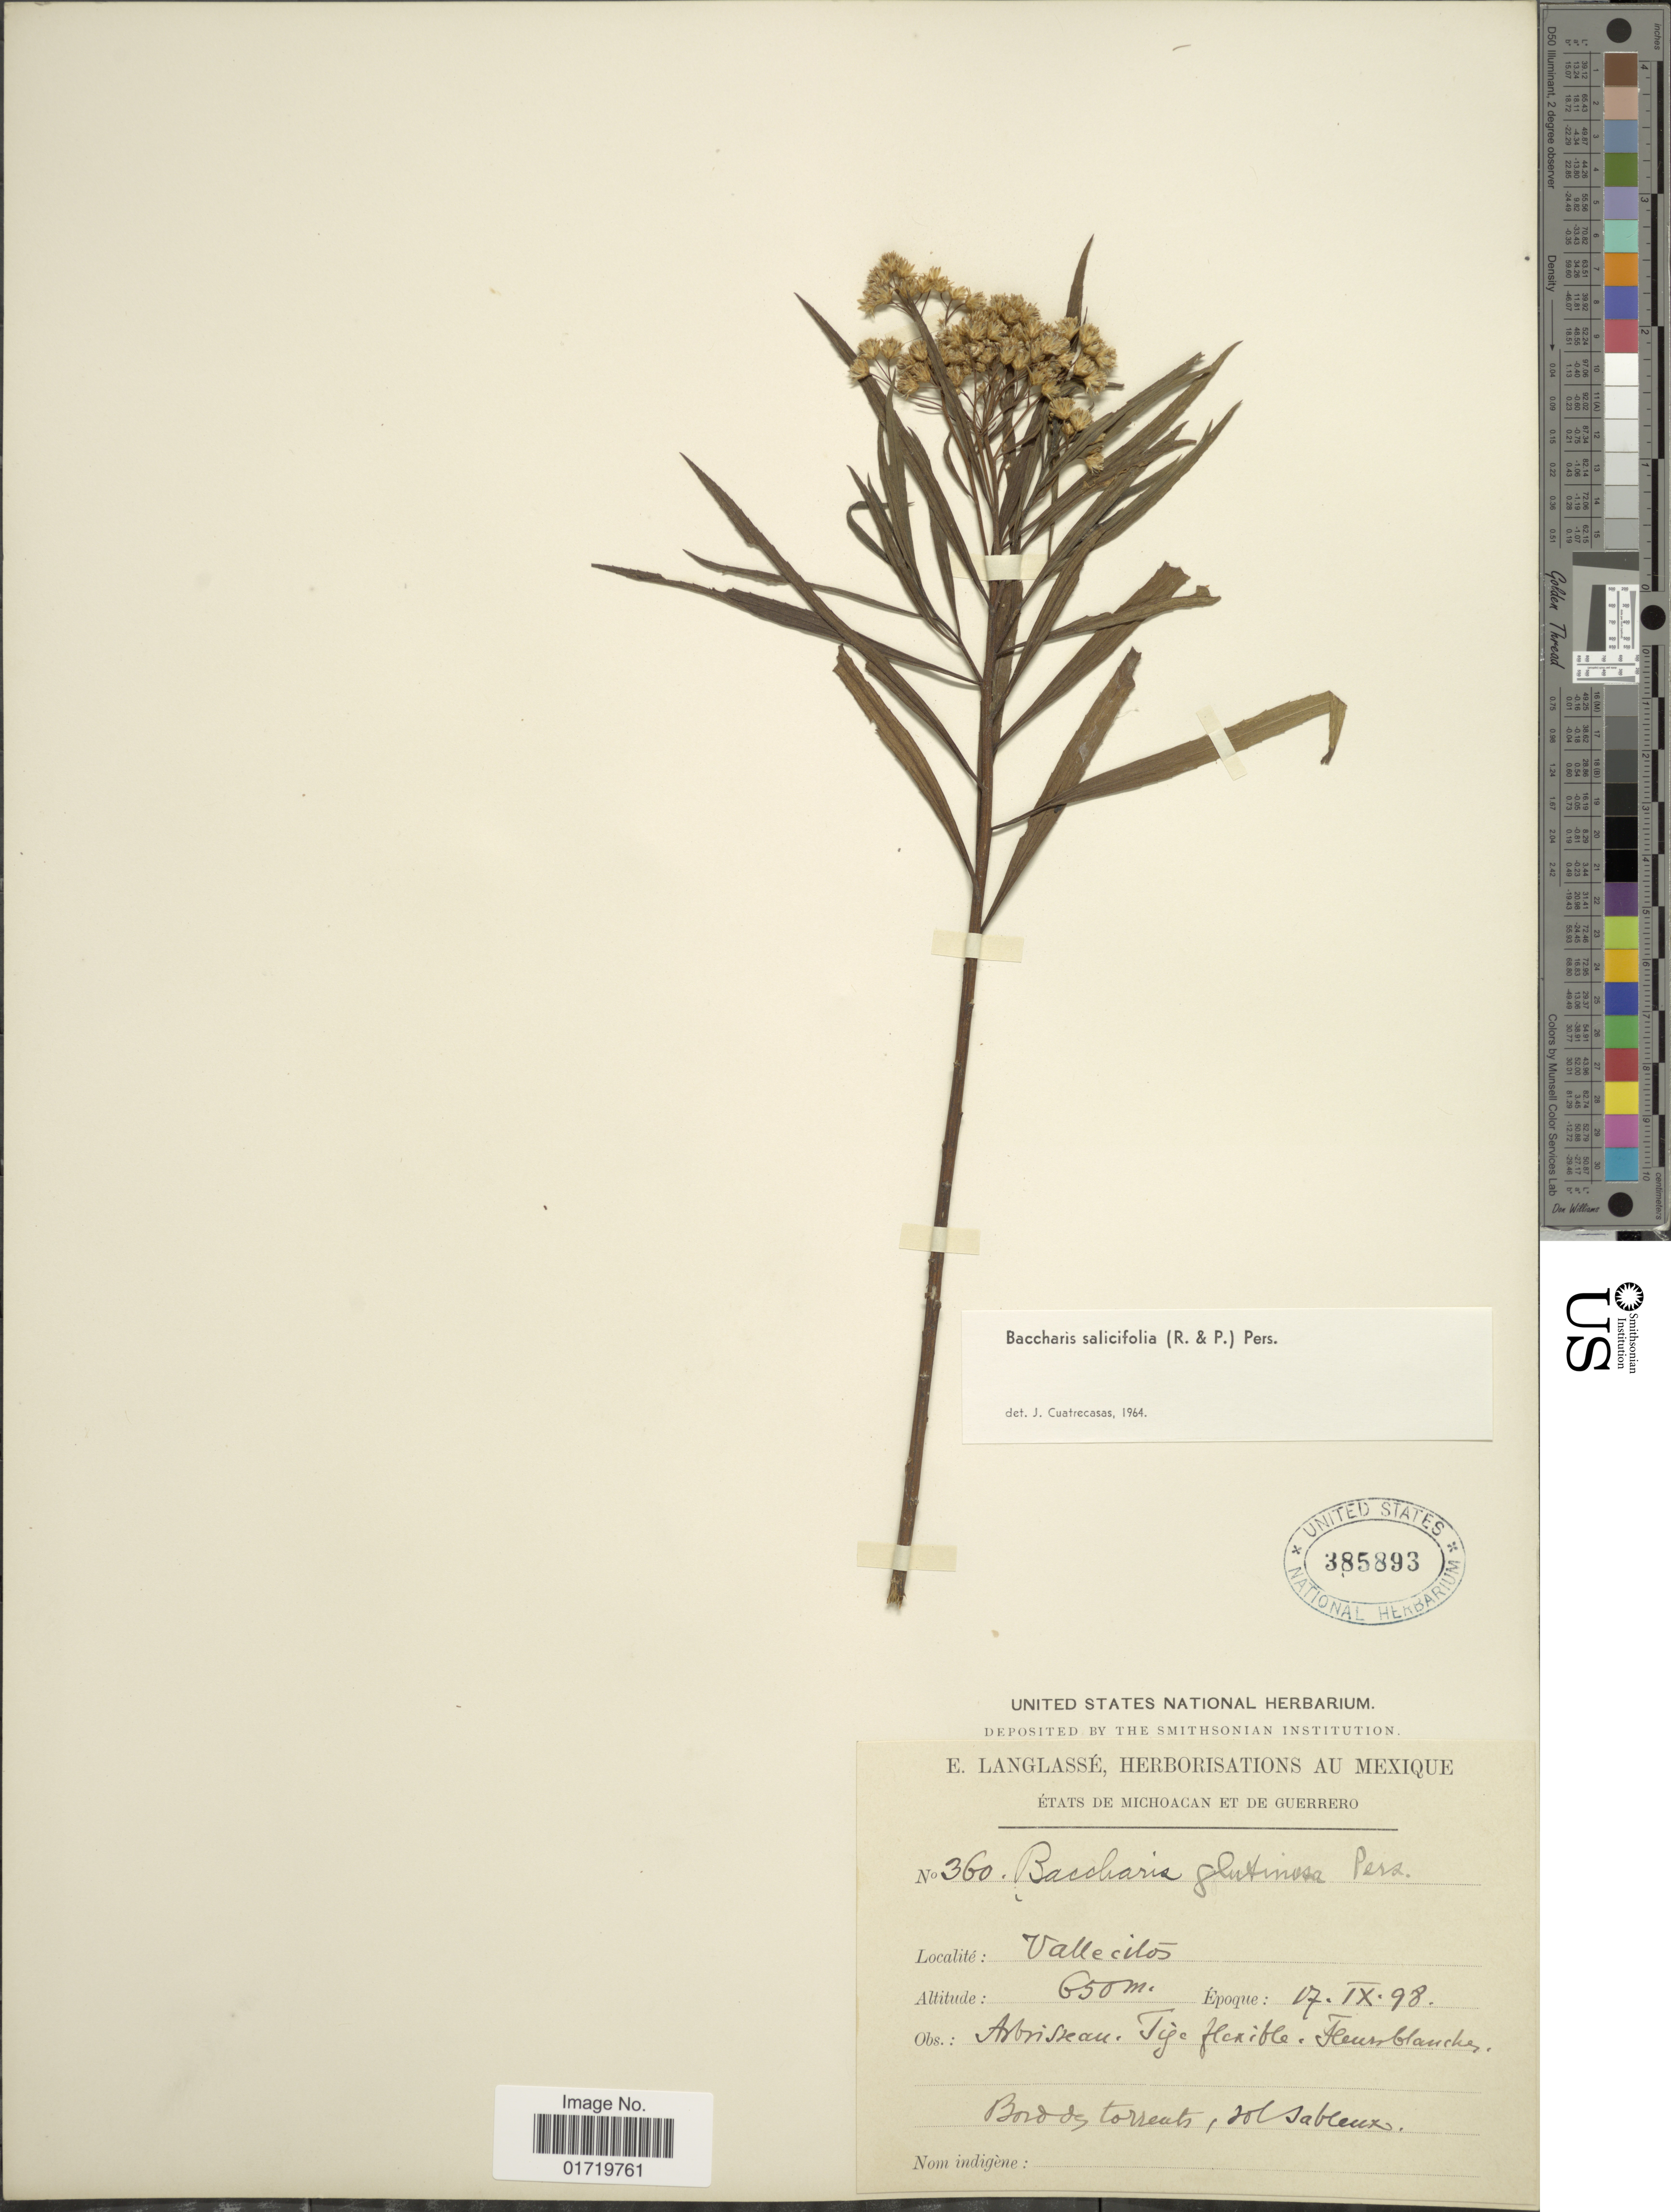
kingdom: Plantae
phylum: Tracheophyta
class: Magnoliopsida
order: Asterales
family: Asteraceae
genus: Baccharis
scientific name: Baccharis salicifolia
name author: (Ruiz & Pav.) Pers.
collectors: E. Langlassé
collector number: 360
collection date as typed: Transcribed d/m/y: 17/9/98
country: Mexico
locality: Etats de Michoacan et de Guerrero, Vallecitos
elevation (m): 650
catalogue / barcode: US 3859893